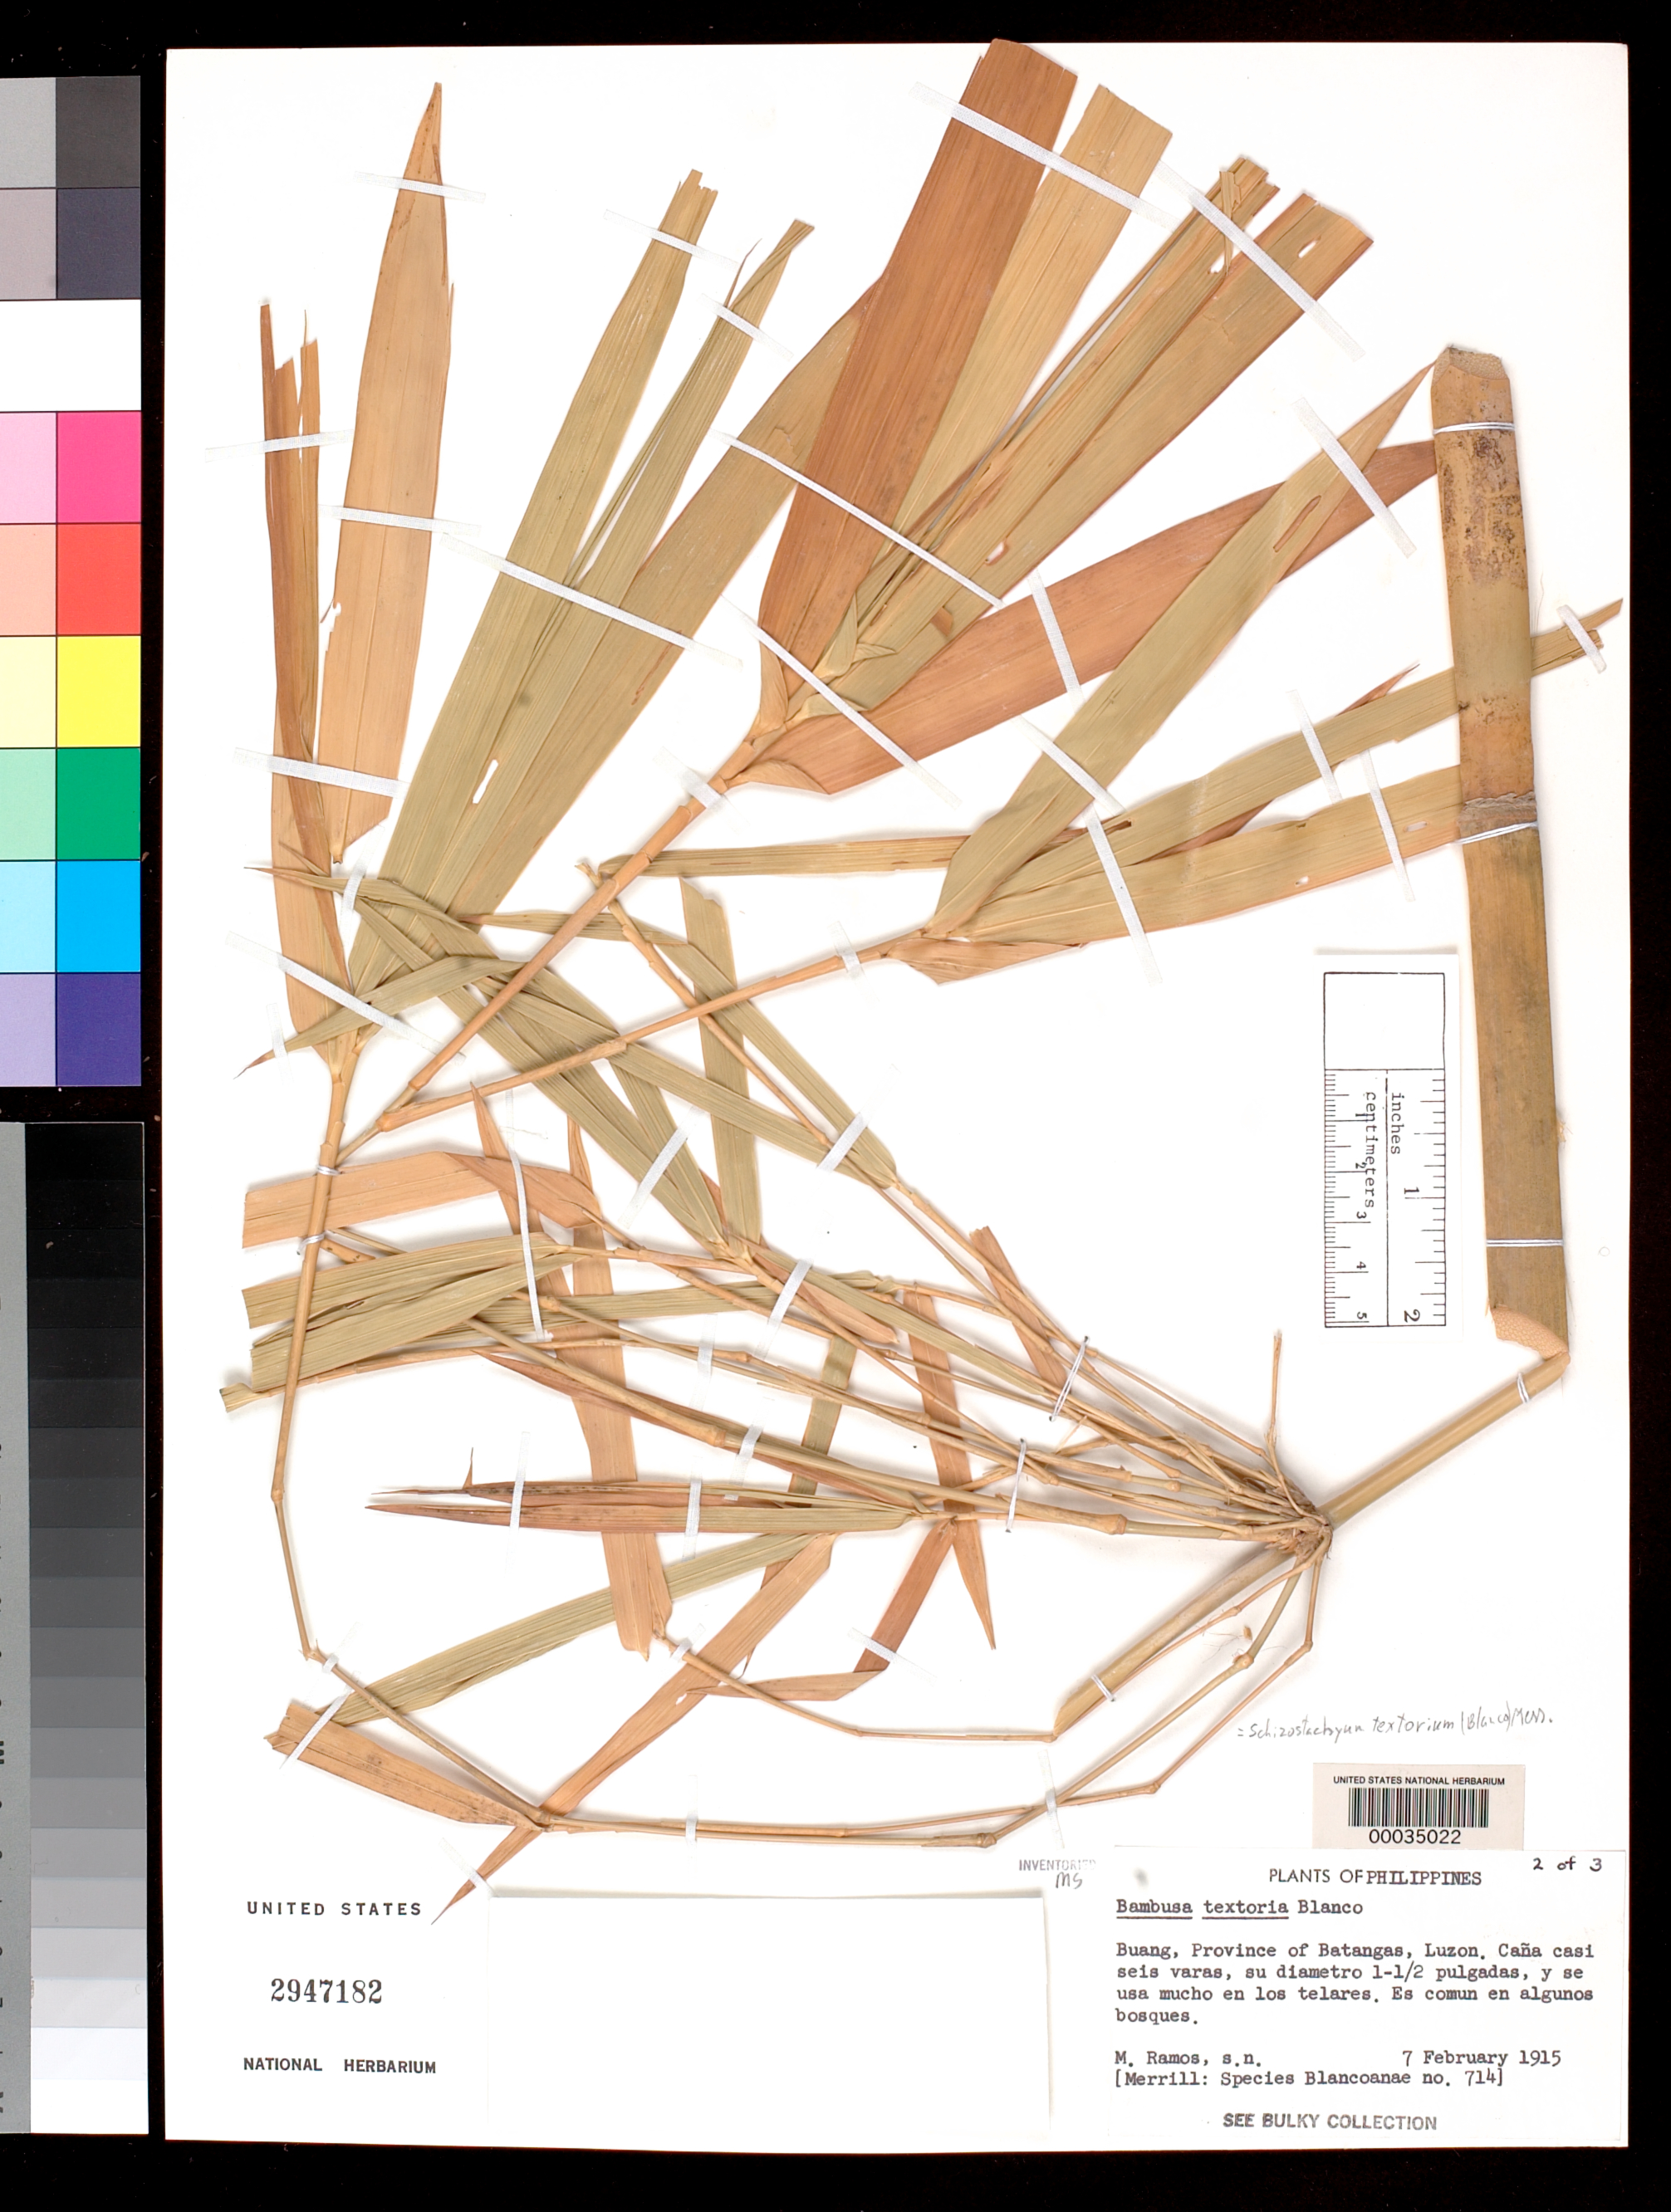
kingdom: Plantae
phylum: Tracheophyta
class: Liliopsida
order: Poales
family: Poaceae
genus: Bambusa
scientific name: Bambusa textoria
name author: Blanco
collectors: M. Ramos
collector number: Sp. Blancoan. 0714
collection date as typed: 07 Feb 1915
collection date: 1915-02-07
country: Philippines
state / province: Calabarzon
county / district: Batangas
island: Luzon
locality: Buang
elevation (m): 2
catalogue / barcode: US 2947182